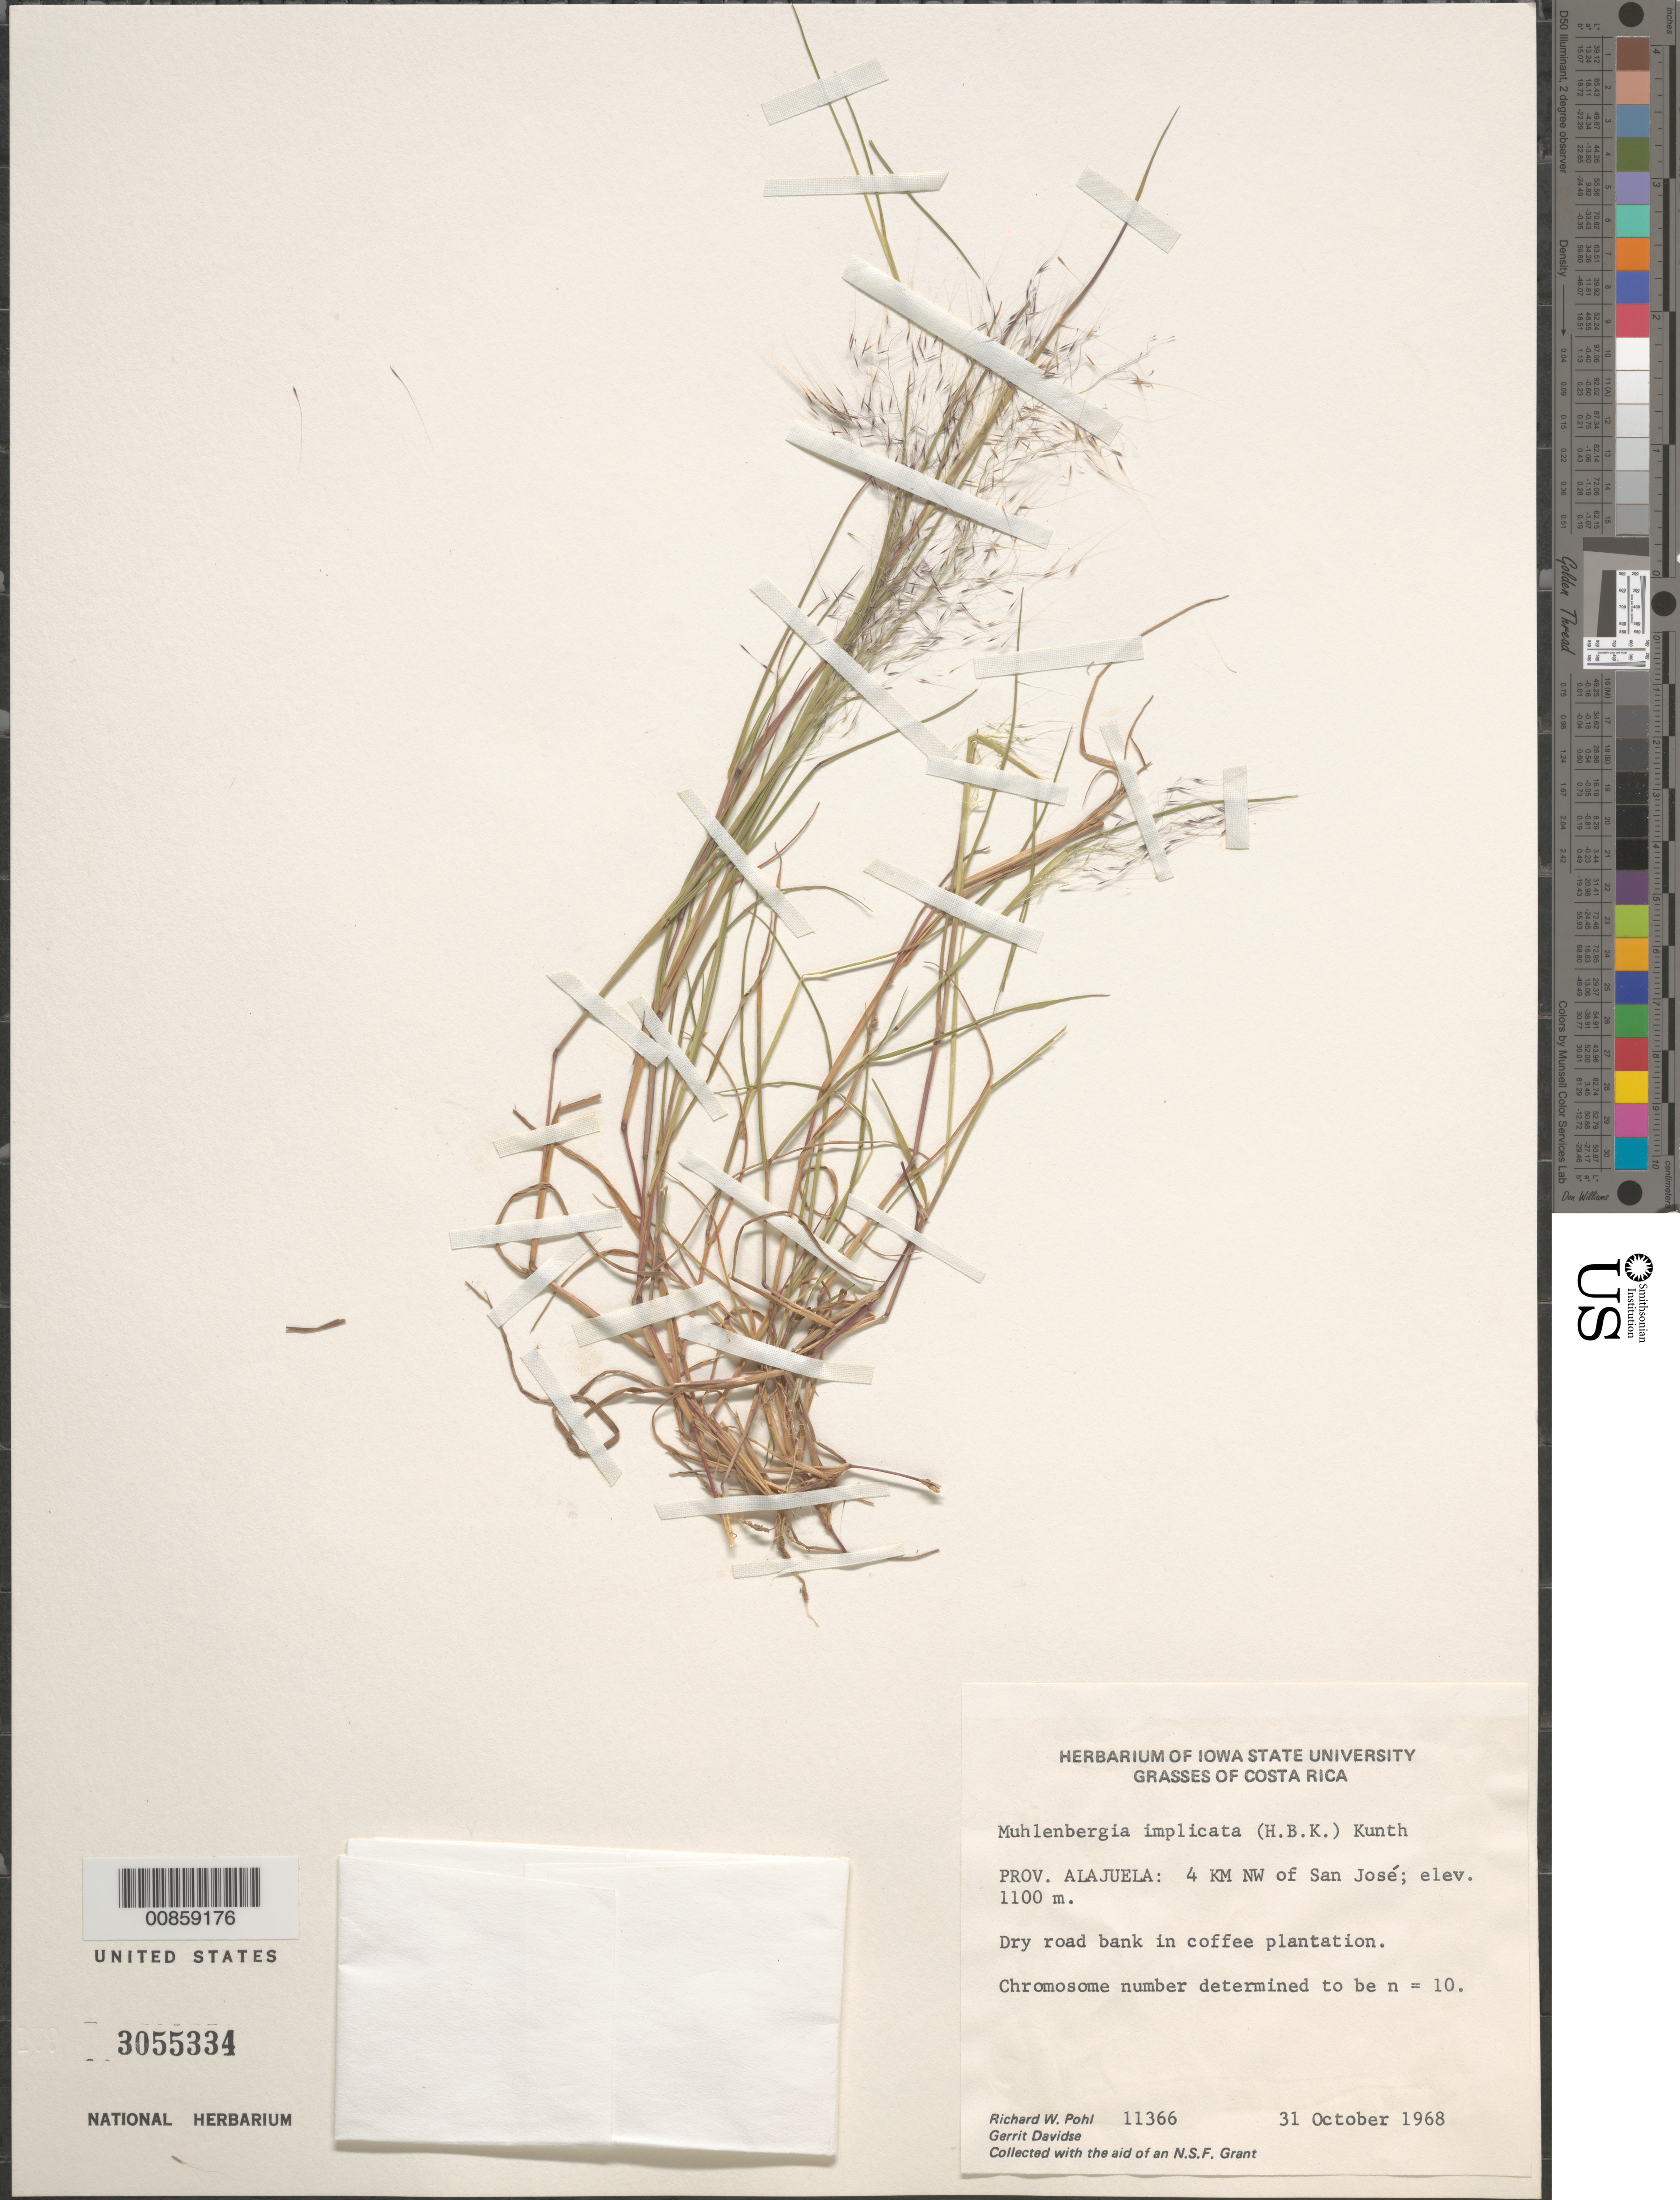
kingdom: Plantae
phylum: Tracheophyta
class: Liliopsida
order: Poales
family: Poaceae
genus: Muhlenbergia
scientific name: Muhlenbergia implicata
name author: (Kunth) Trin.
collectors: R. W. Pohl & G. Davidse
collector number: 11366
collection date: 1968-10-31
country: Costa Rica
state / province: Alajuela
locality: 4 km NW of San José.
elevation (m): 1100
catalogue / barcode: US 3055334